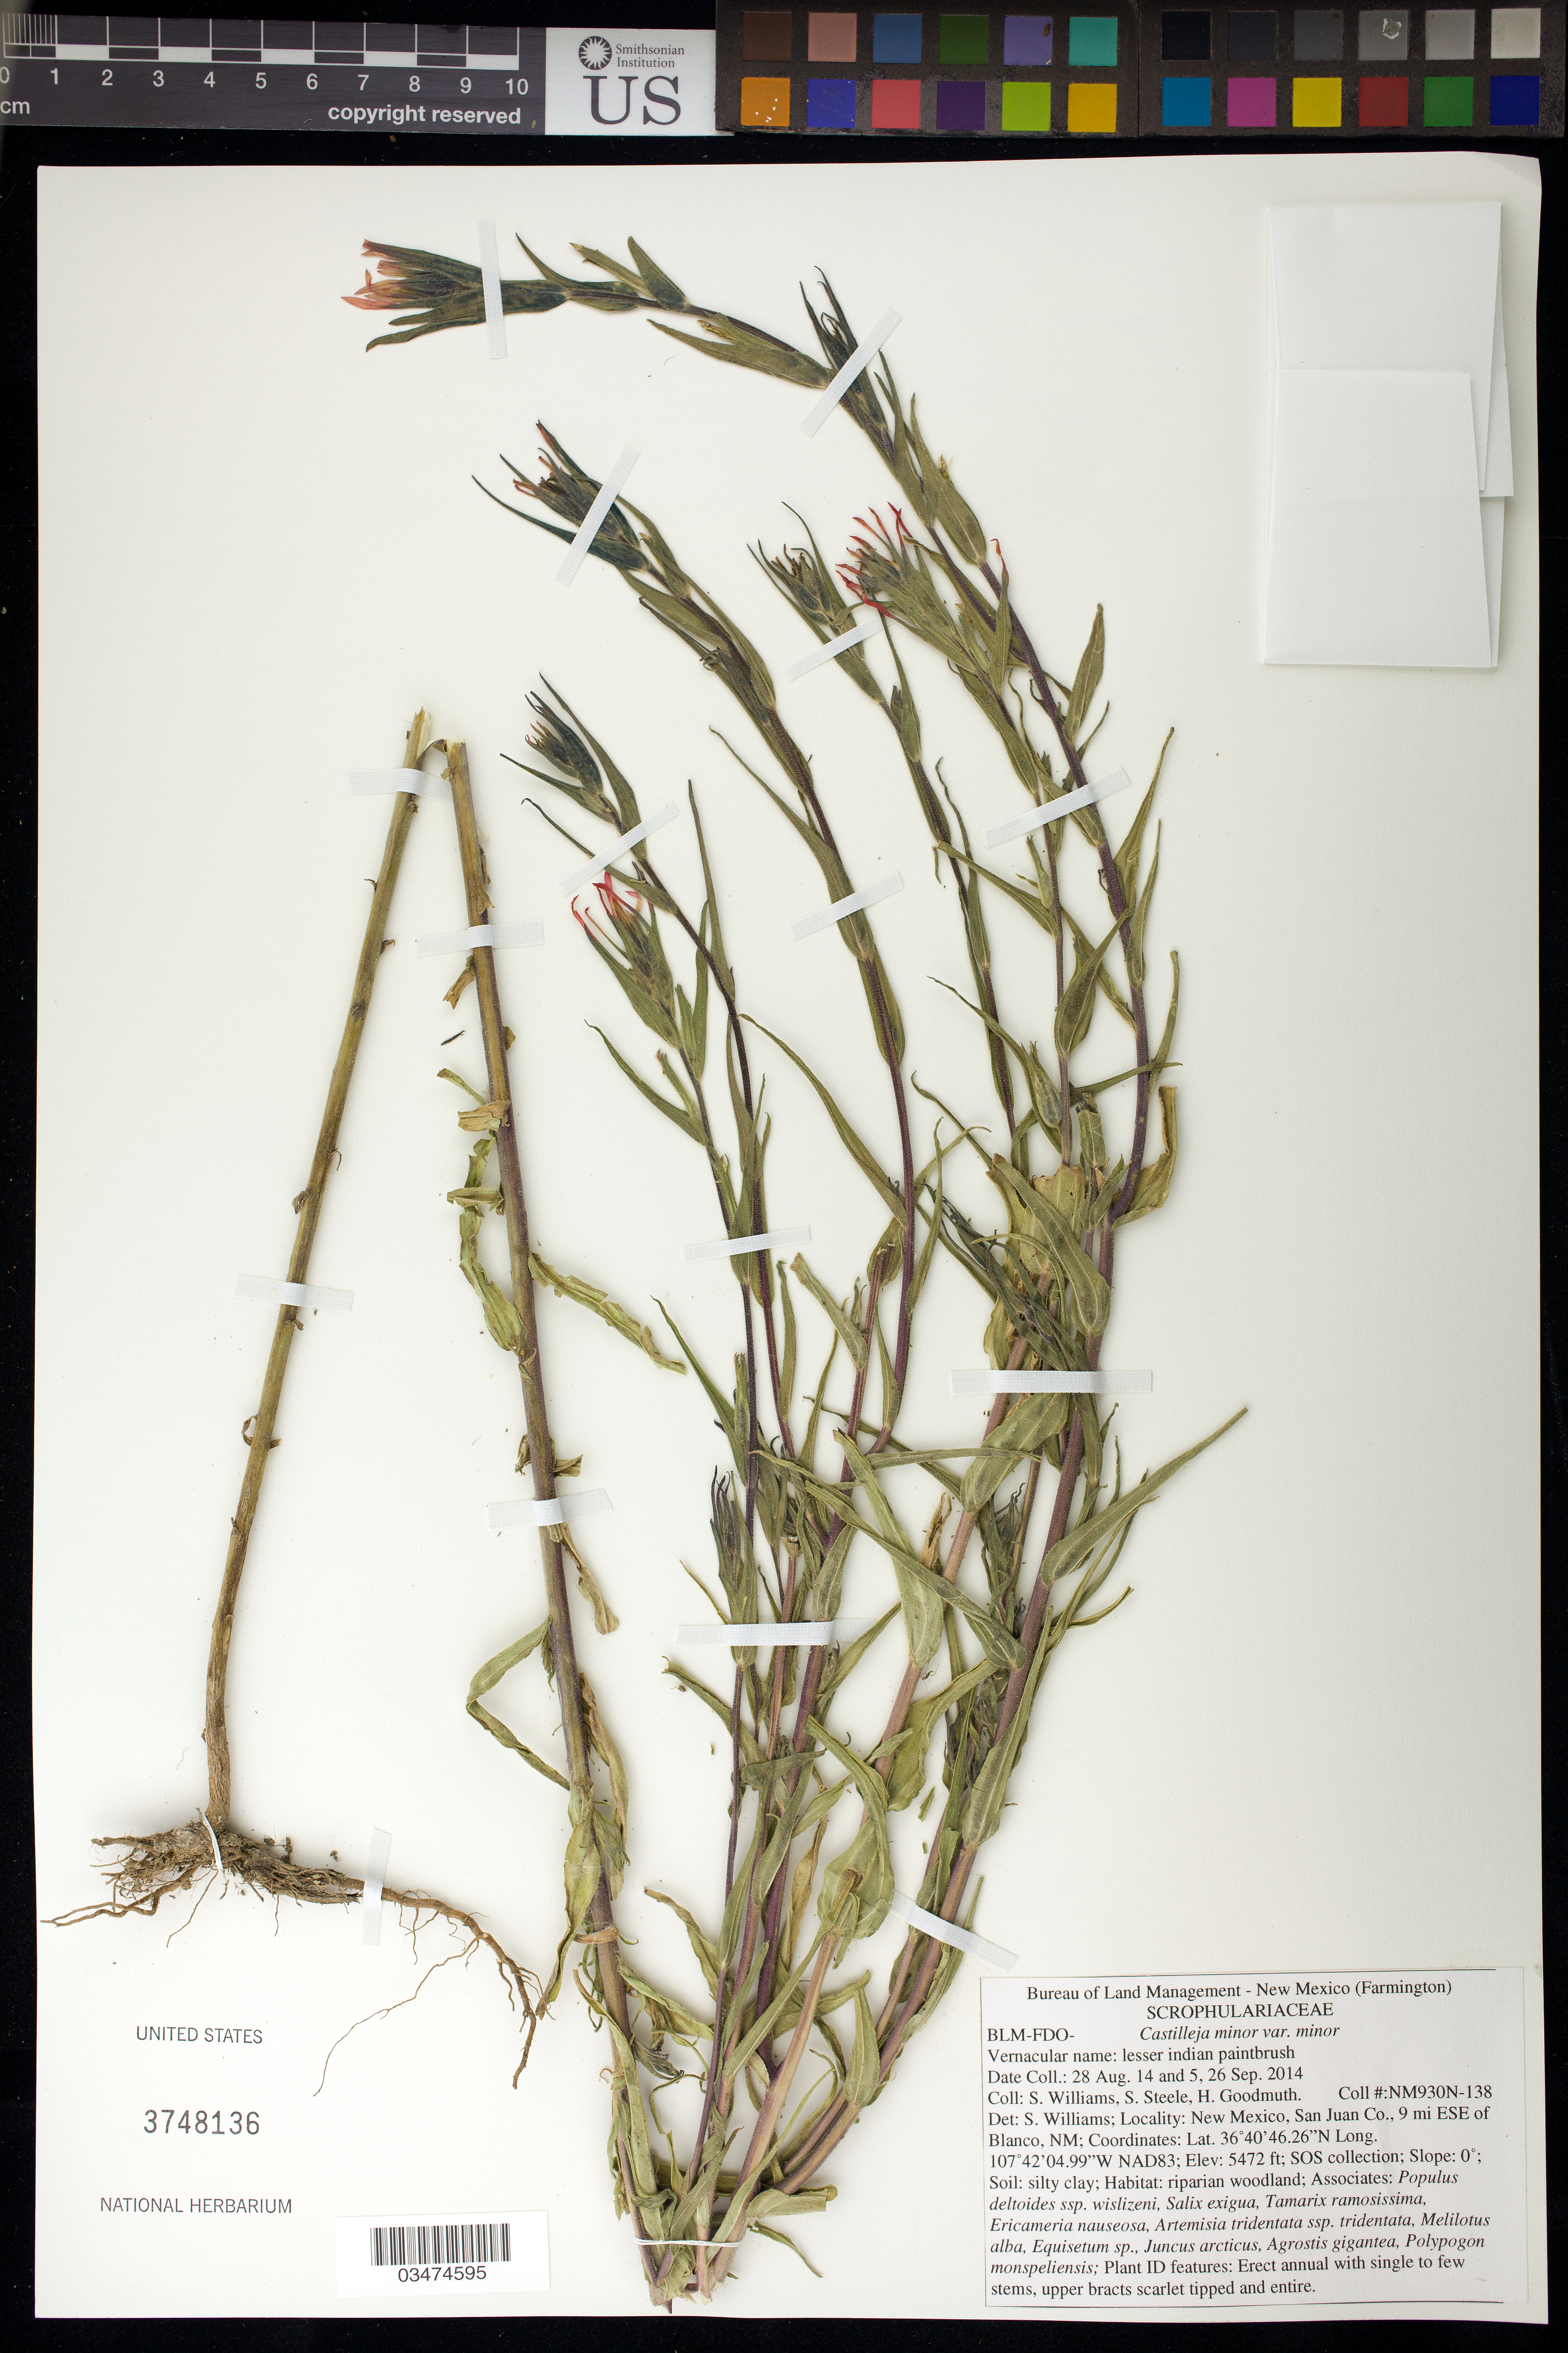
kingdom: Plantae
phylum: Tracheophyta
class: Magnoliopsida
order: Lamiales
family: Orobanchaceae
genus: Castilleja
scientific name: Castilleja minor var. minor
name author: (A. Gray) A. Gray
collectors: S. Williams, S. Steele & H. Goodmuth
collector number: NM930N-138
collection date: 2014-08-28/2014-09-26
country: United States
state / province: New Mexico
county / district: San Juan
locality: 9 mi. ESE of Blanco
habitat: Silty clay. Riparian woodland.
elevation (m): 1668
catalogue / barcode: US 3748136